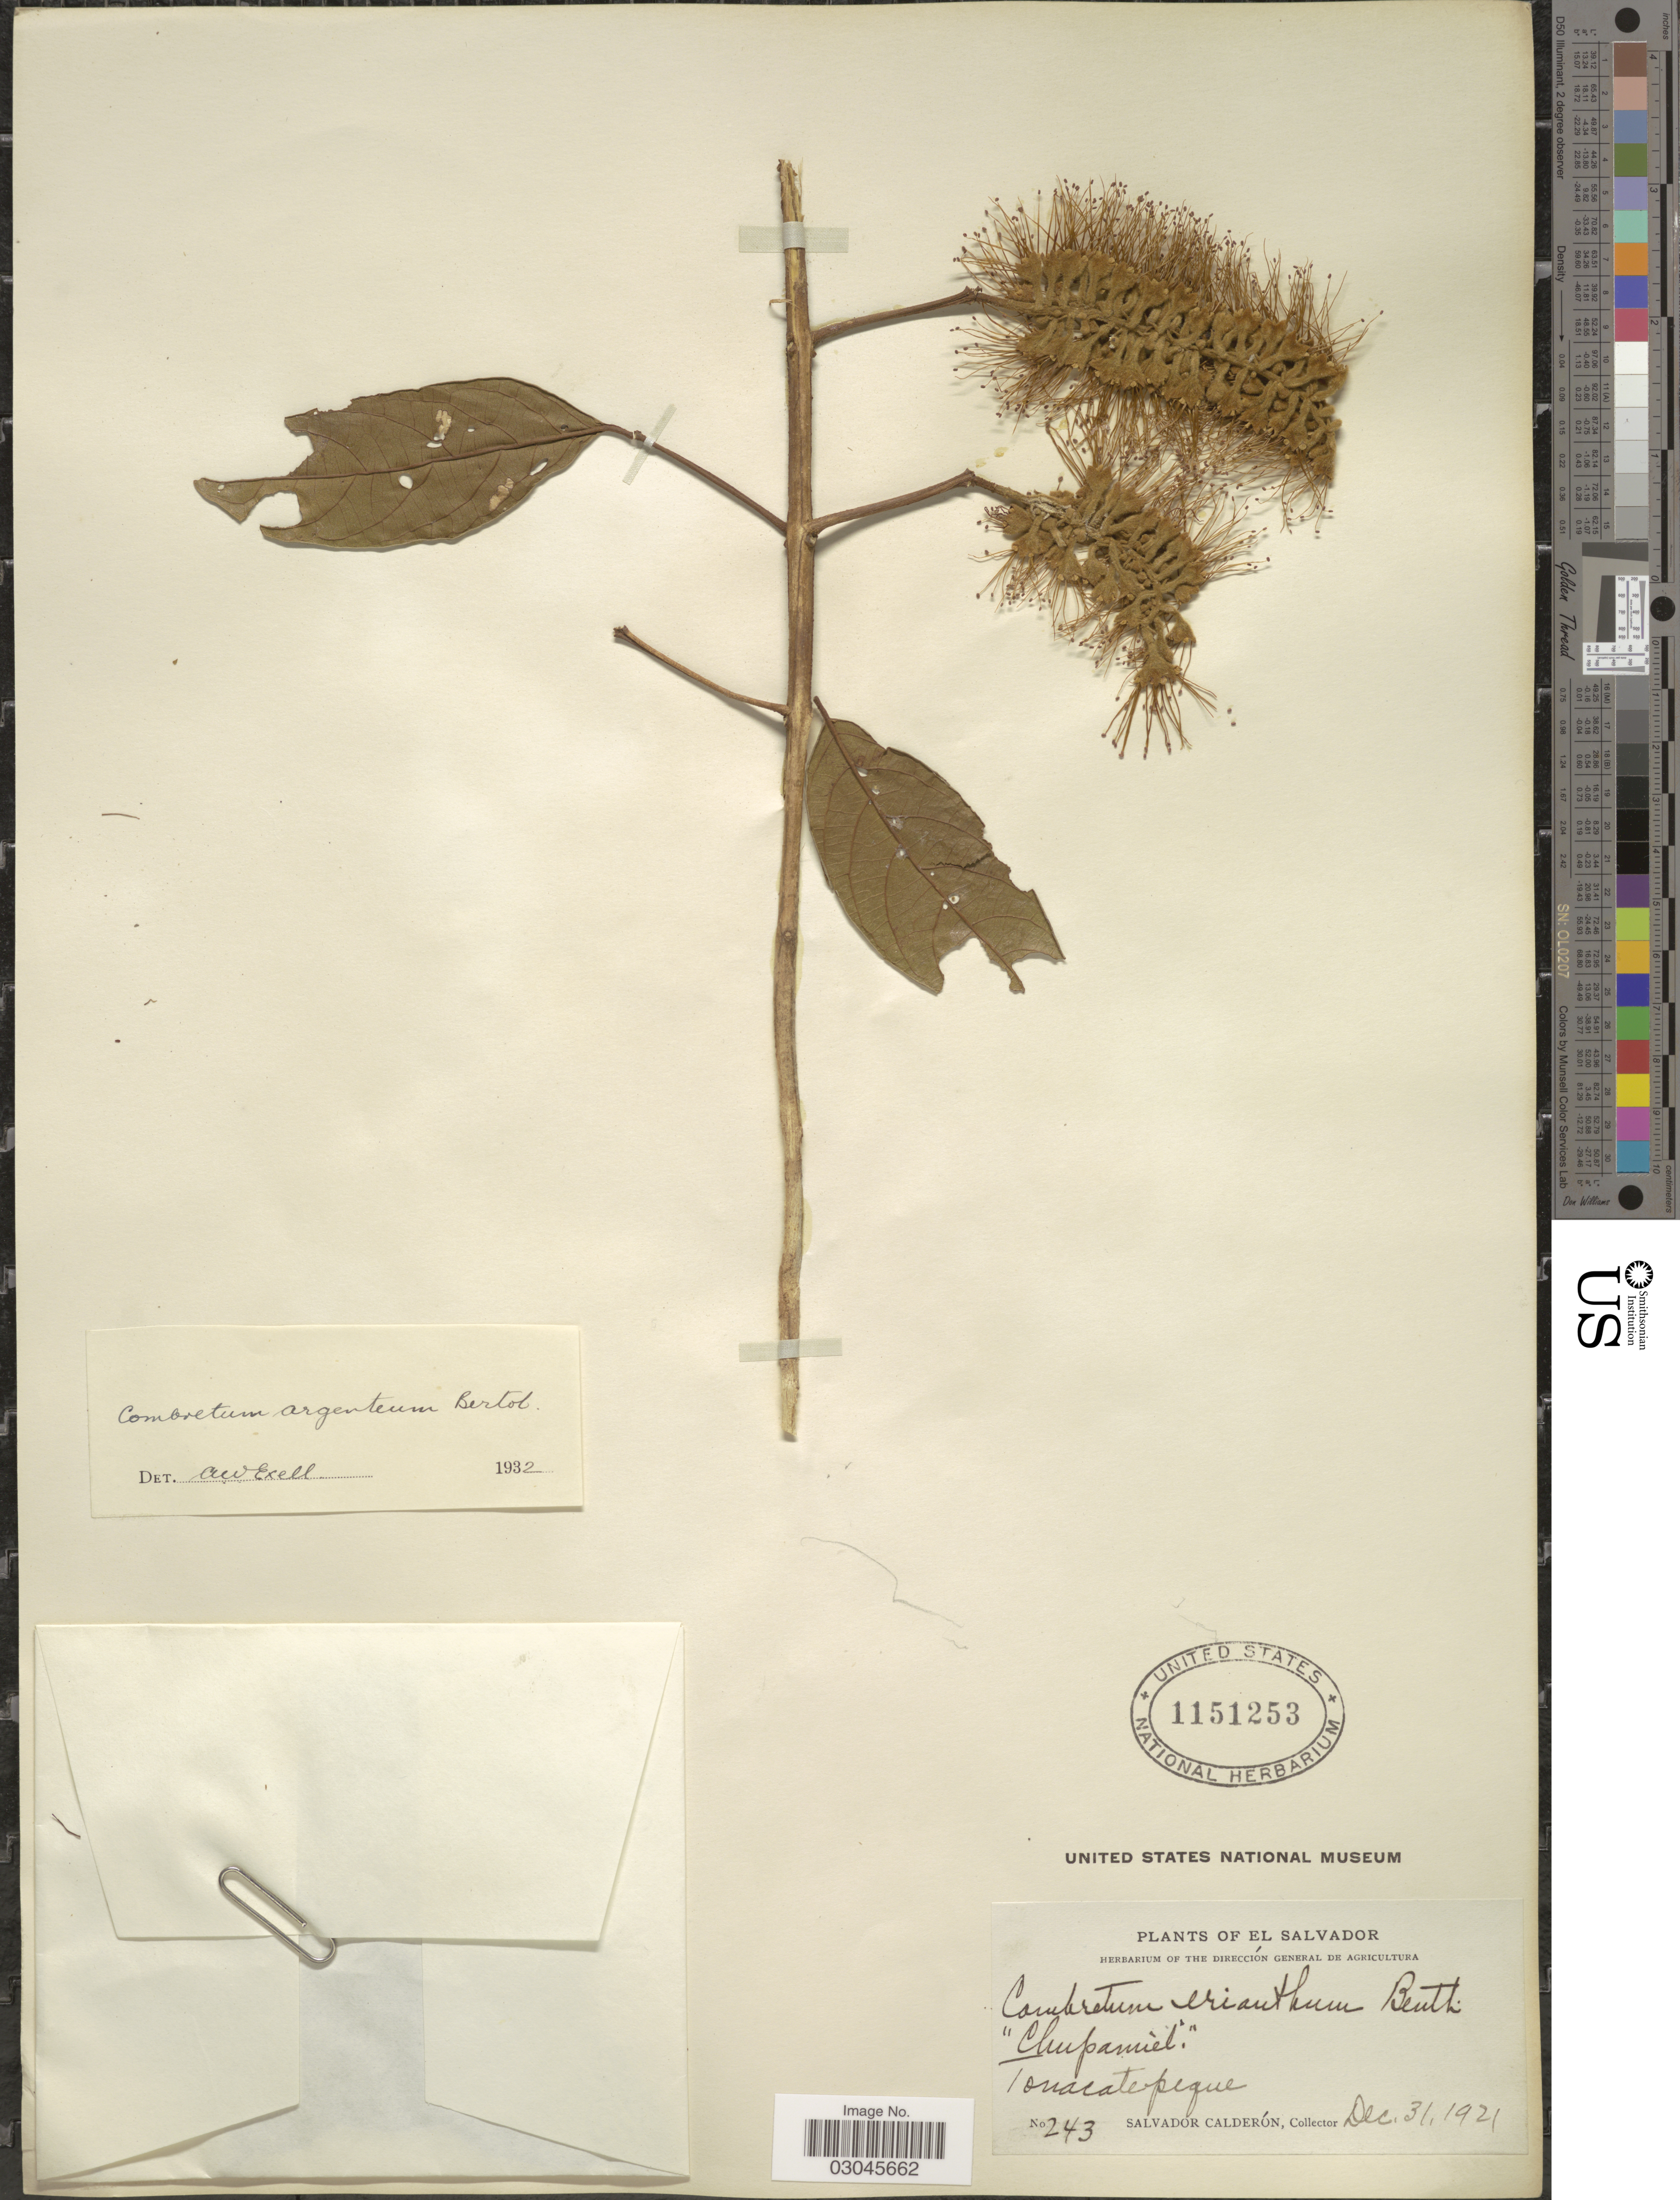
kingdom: Plantae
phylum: Tracheophyta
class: Magnoliopsida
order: Myrtales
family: Combretaceae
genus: Combretum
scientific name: Combretum argenteum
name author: Bertol.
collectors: S. Calderón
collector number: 243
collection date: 1921-12-31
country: El Salvador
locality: Tonacatepeque.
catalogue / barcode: US 1151253